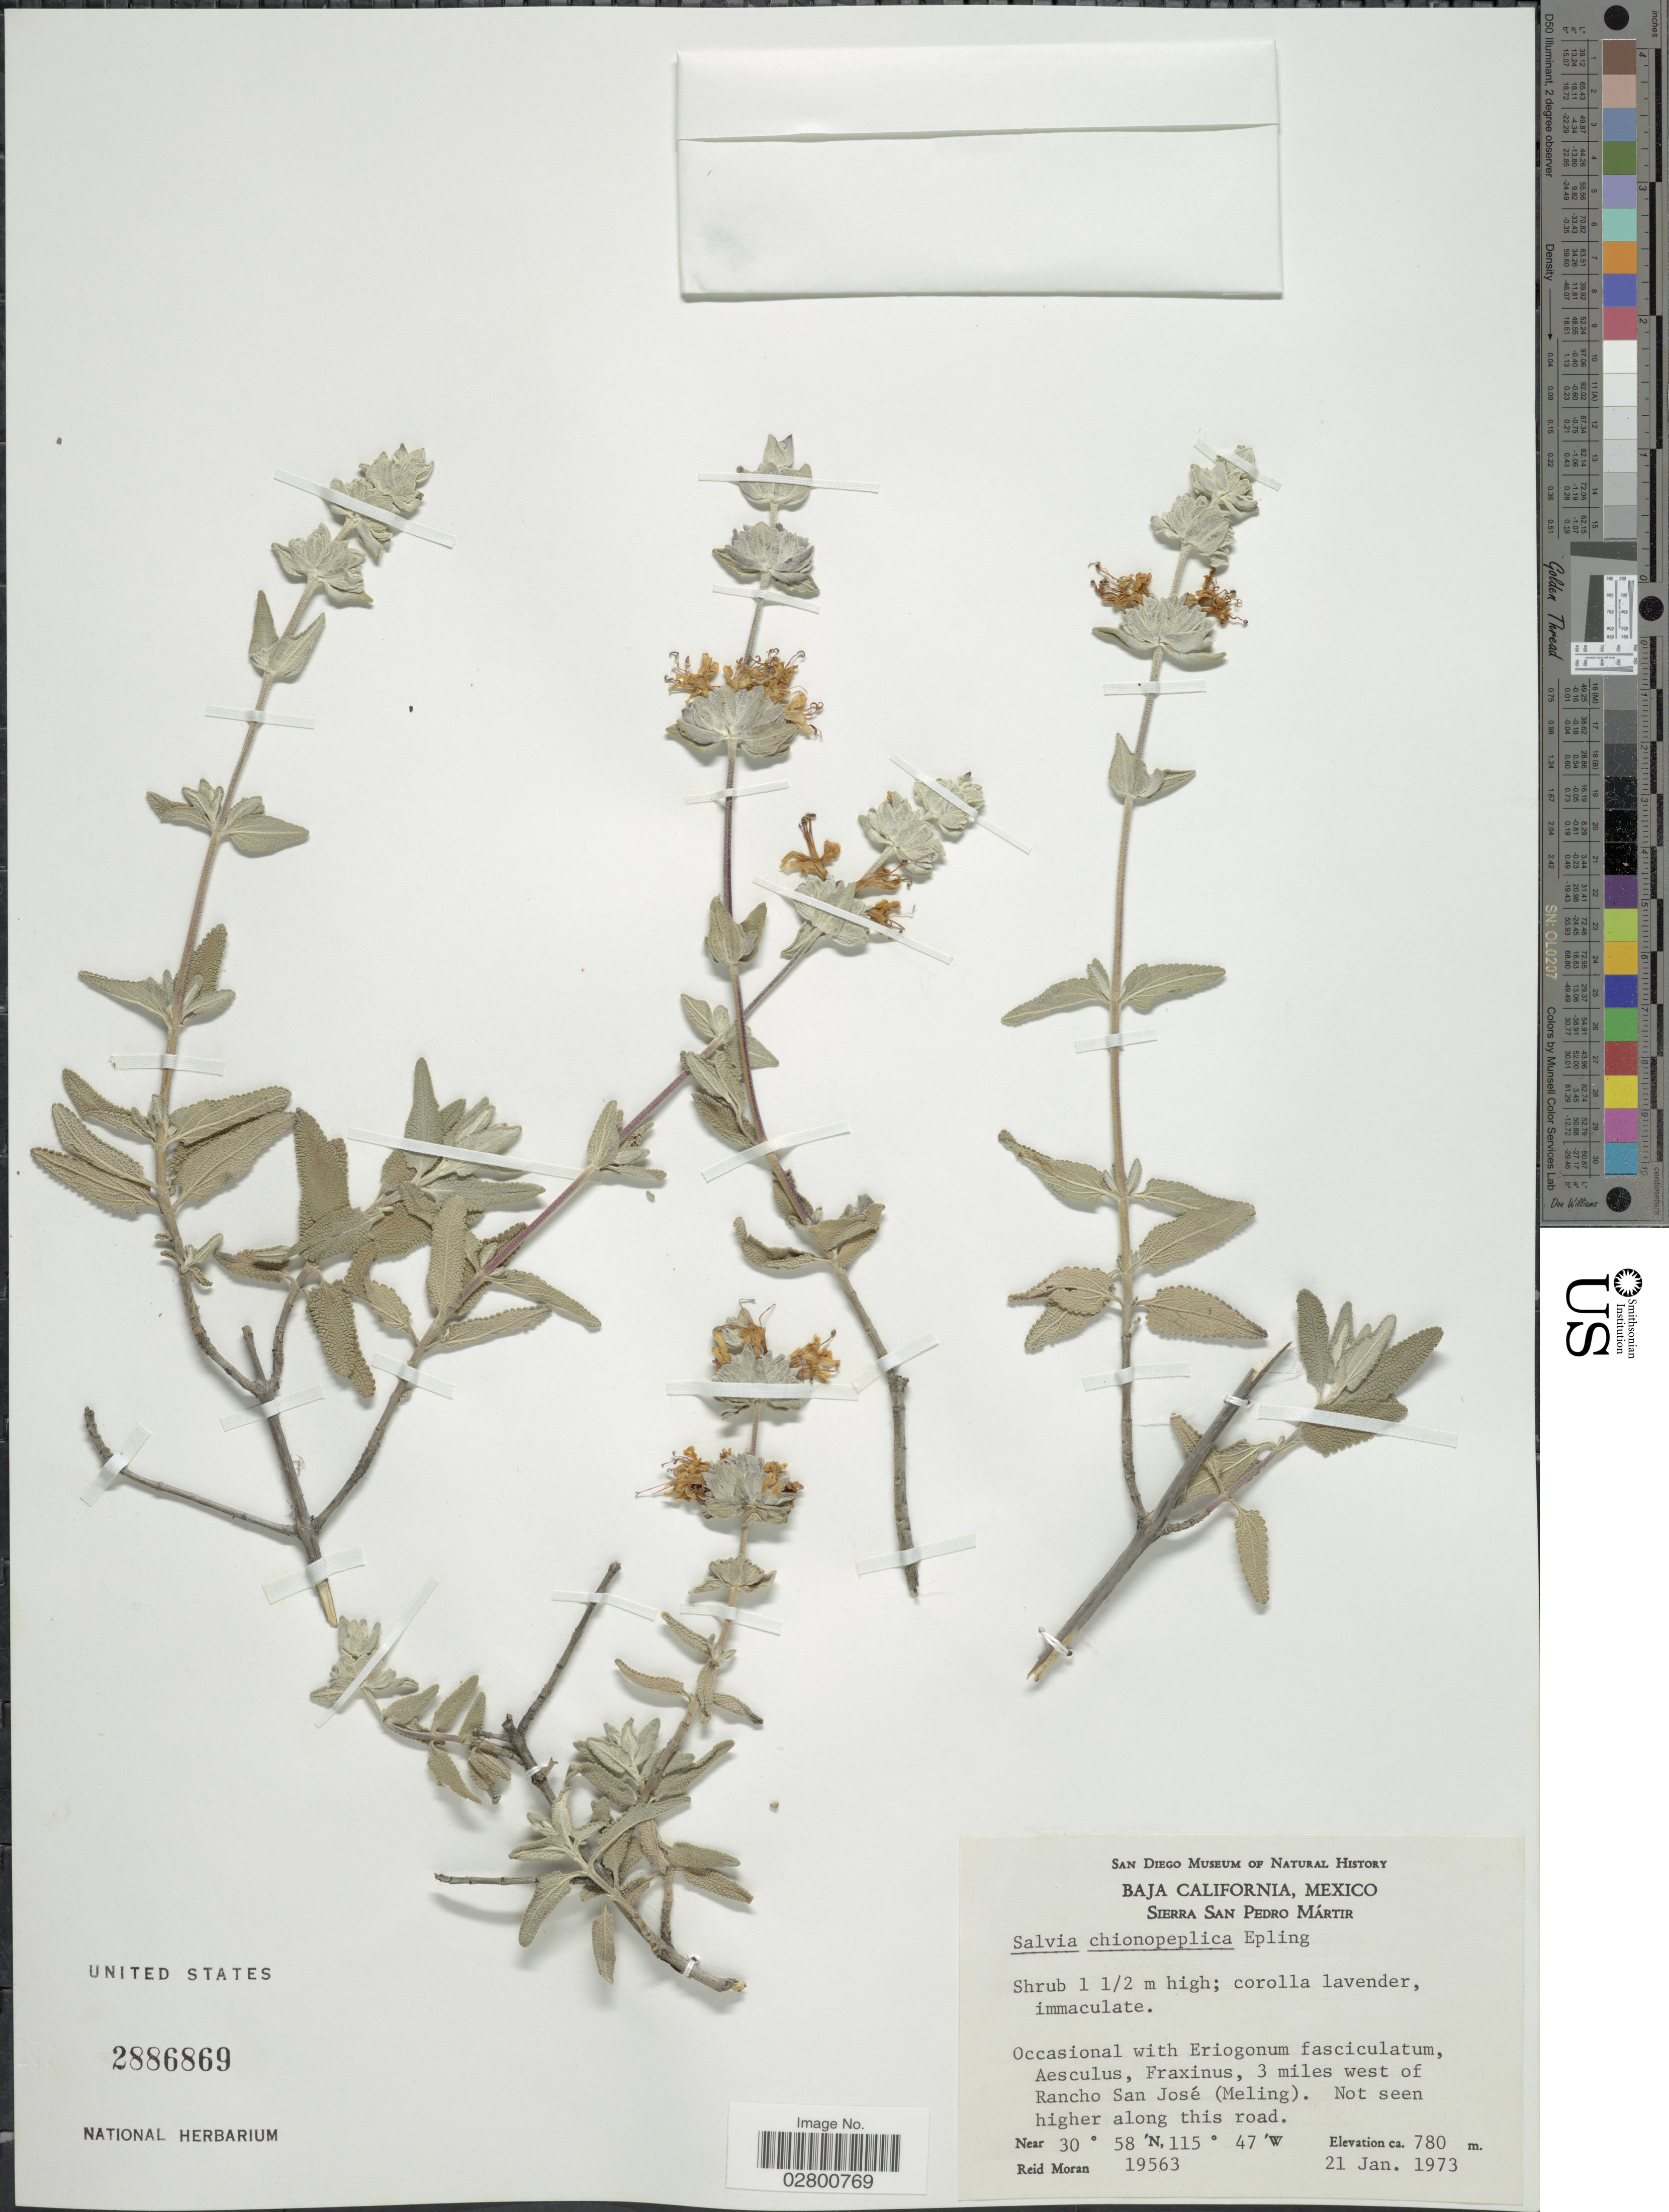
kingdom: Plantae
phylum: Tracheophyta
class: Magnoliopsida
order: Lamiales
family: Lamiaceae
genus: Salvia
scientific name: Salvia chionopeplica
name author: Epling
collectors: R. V. Moran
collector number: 19563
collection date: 1973-01-21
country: Mexico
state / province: Baja California Norte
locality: Sierra San Pedro Mártir, 3 miles west of Rancho San José (Meling).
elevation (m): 780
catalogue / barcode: US 2886869